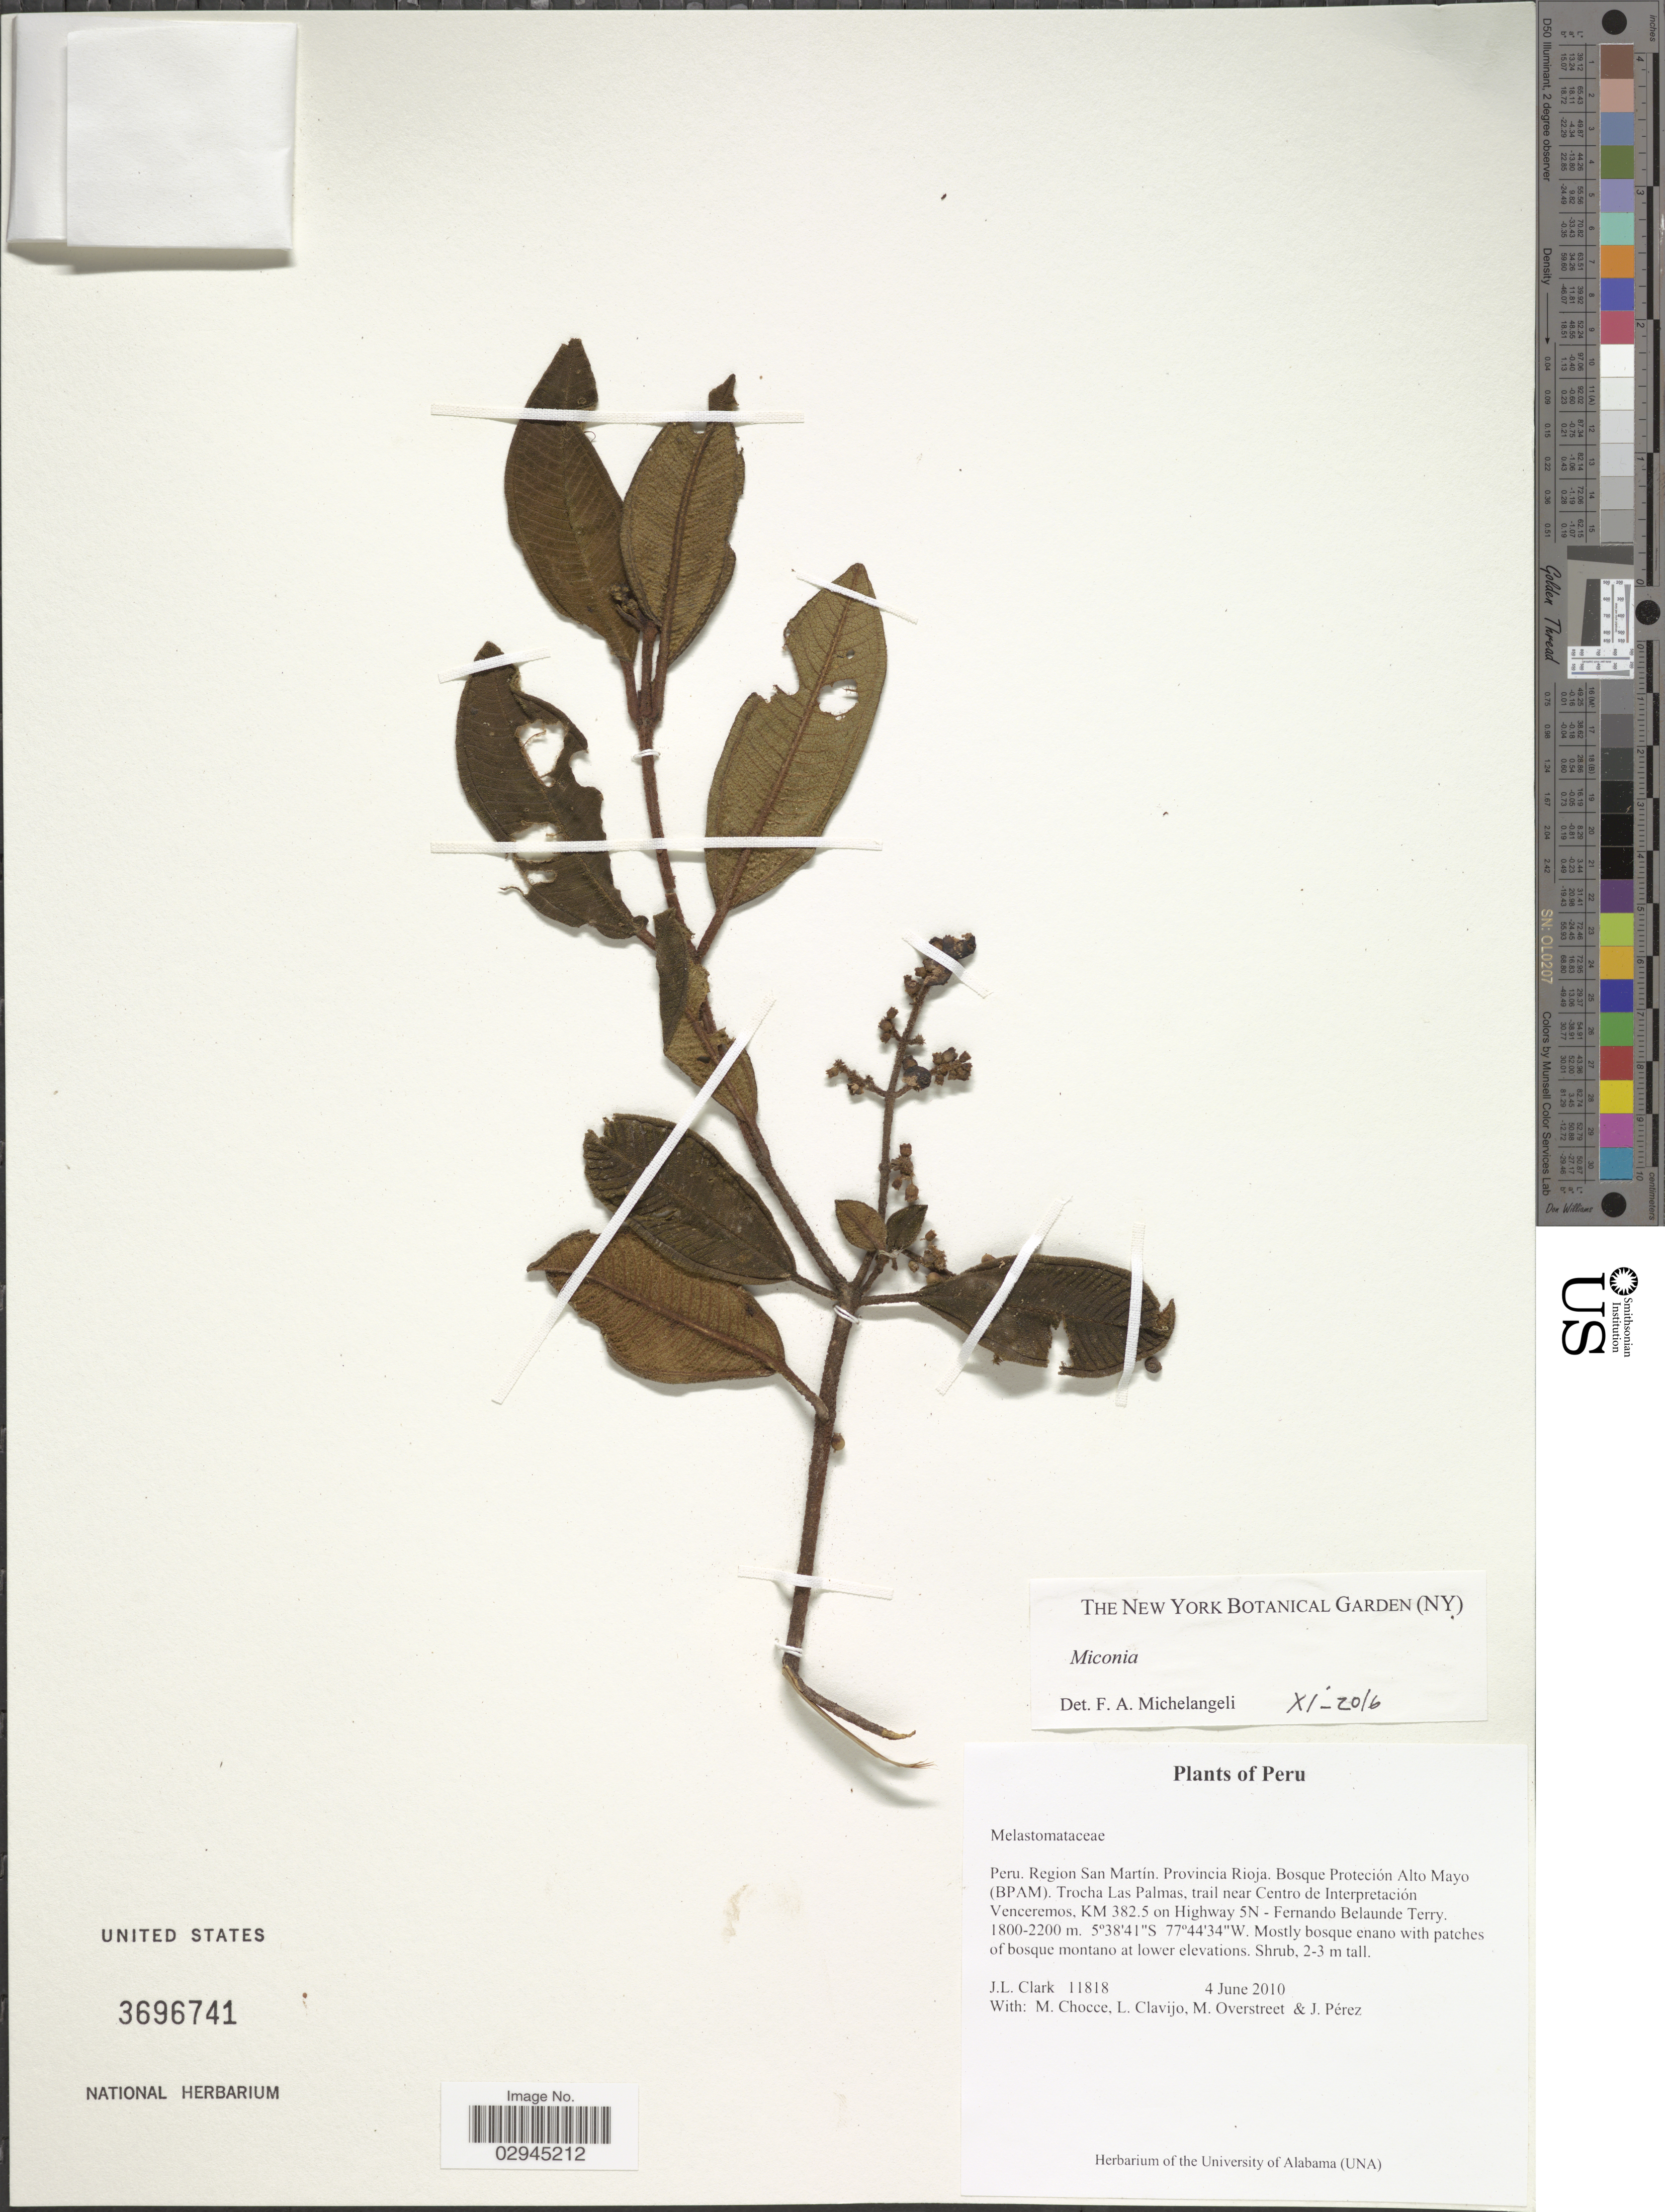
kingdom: Plantae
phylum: Tracheophyta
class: Magnoliopsida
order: Myrtales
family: Melastomataceae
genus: Miconia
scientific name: Miconia sp.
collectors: J. L. Clark, M. Chocce, L. Clavijo, M. Overstreet & J. Pérez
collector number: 11818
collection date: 2010-06-04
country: Peru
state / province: San Martín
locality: Region San Martín. Provincia Rioja. Bosque Proteción Alto Mayo (BPAM). Trocha Las Palmas, trail near Centro de Interpretación Venceremos, KM 382.5 on Highway 5N-Fernando Belaunde Terry.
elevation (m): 1800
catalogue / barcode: US 3696741